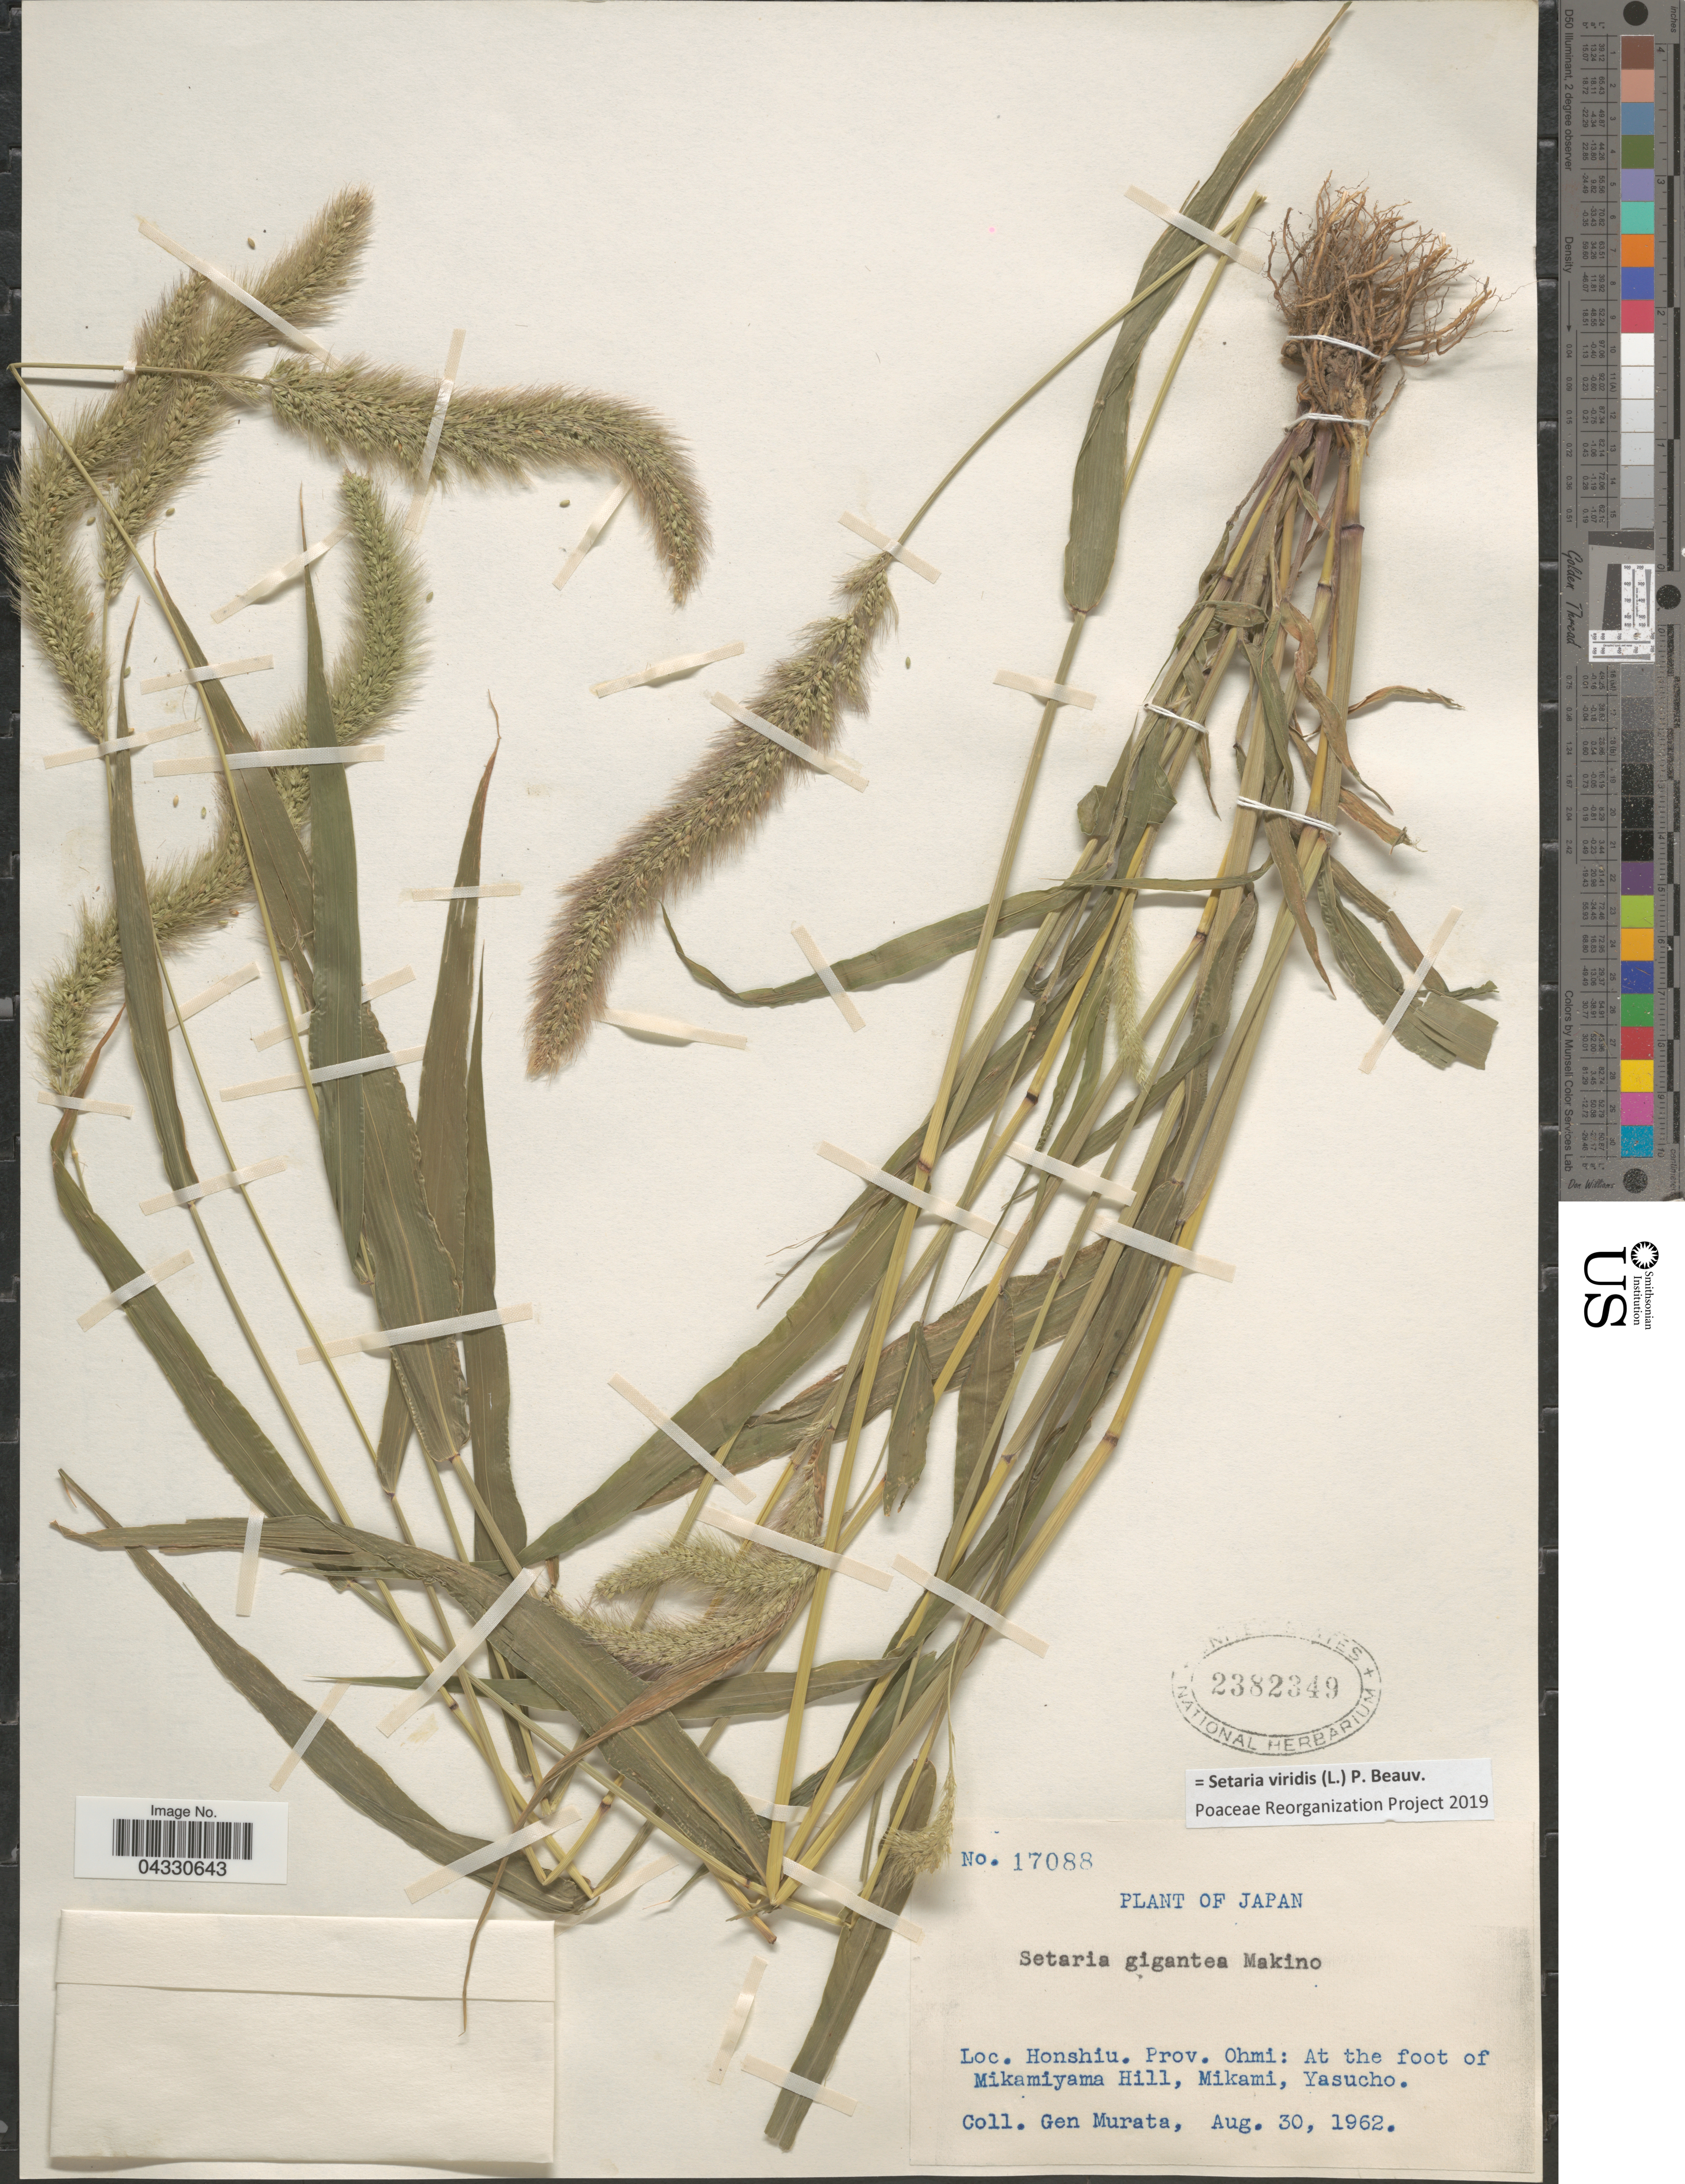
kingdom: Plantae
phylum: Tracheophyta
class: Liliopsida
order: Poales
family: Poaceae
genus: Setaria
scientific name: Setaria viridis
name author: (L.) P. Beauv.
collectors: G. Murata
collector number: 17088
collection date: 1962-08-30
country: Japan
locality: Honshiu. Prov. Ohmi: At the foot of Mikamiyama Hill, Mikami, Yasucho.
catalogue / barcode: US 2382349